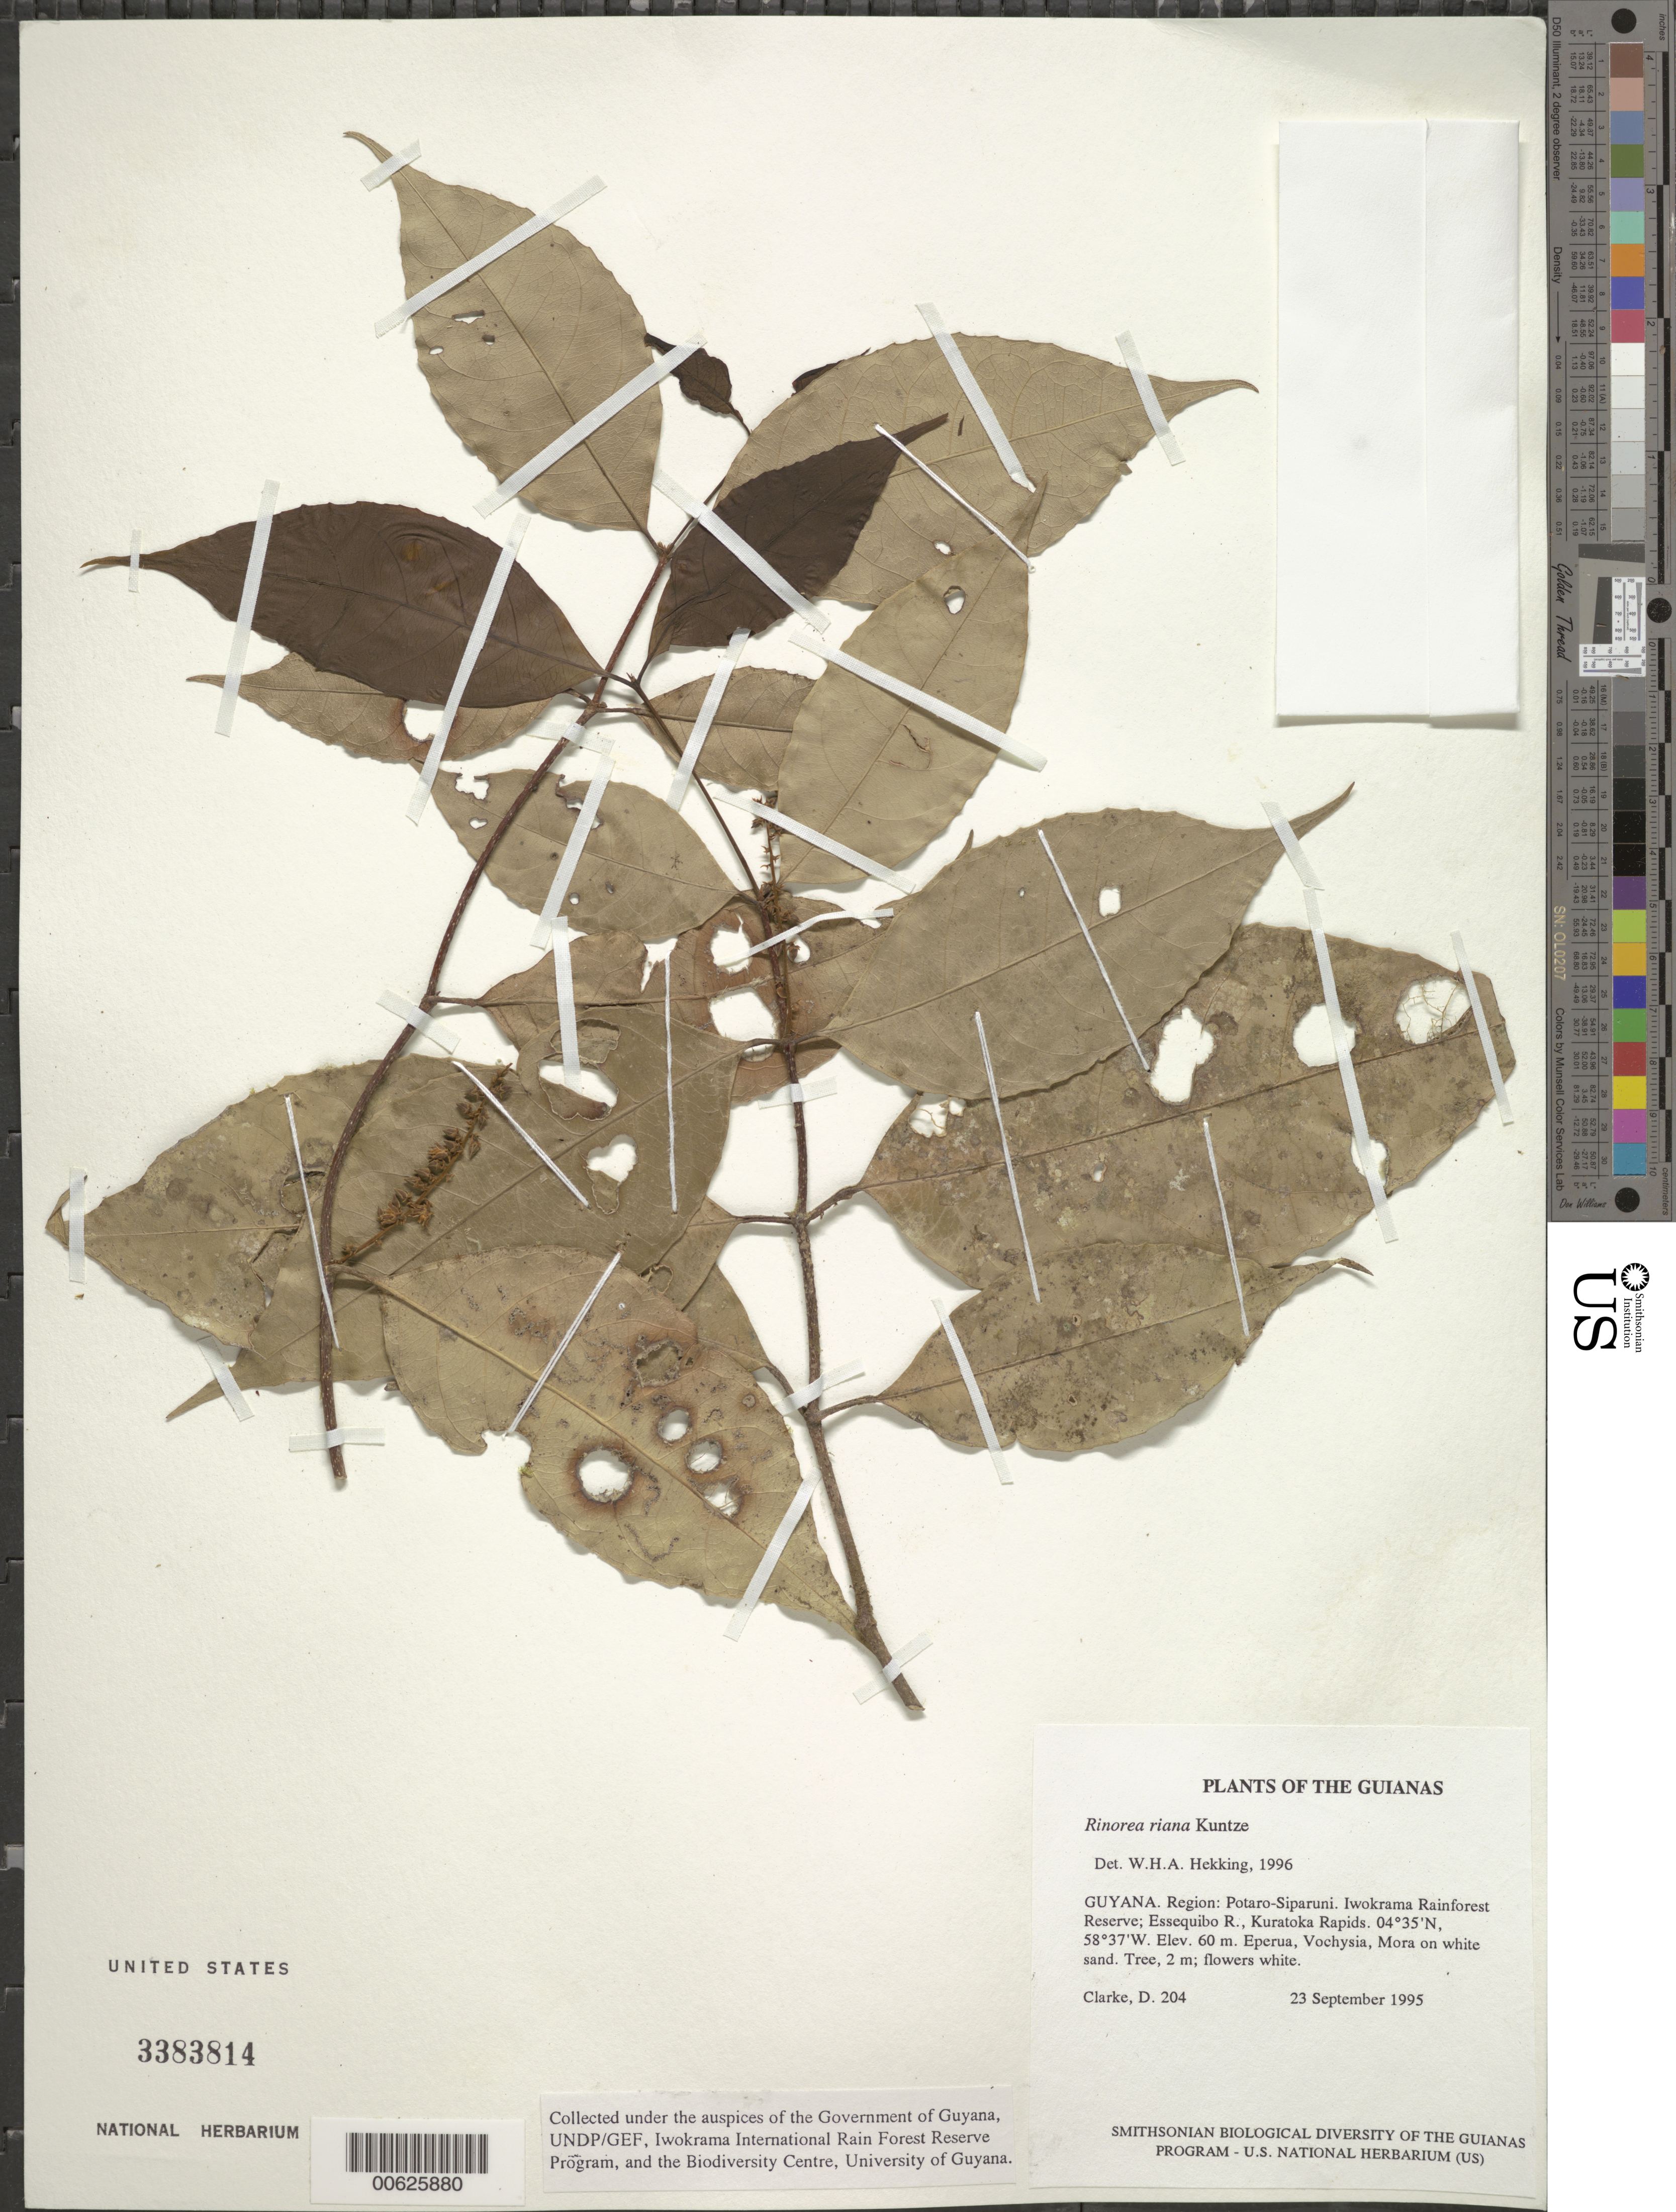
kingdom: Plantae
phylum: Tracheophyta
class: Magnoliopsida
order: Malpighiales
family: Violaceae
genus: Rinorea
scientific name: Rinorea riana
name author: Kuntze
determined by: Hekking, W. H. A.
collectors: H. D. Clarke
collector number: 204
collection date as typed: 23 September 1995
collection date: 1995-09-23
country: Guyana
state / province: Potaro-Siparuni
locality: Iwokrama Rainforest Reserve; Essequibo R., Kuratoka Rapids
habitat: Eperua, Vochysia, Mora on white sand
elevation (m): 60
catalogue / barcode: US 3383814